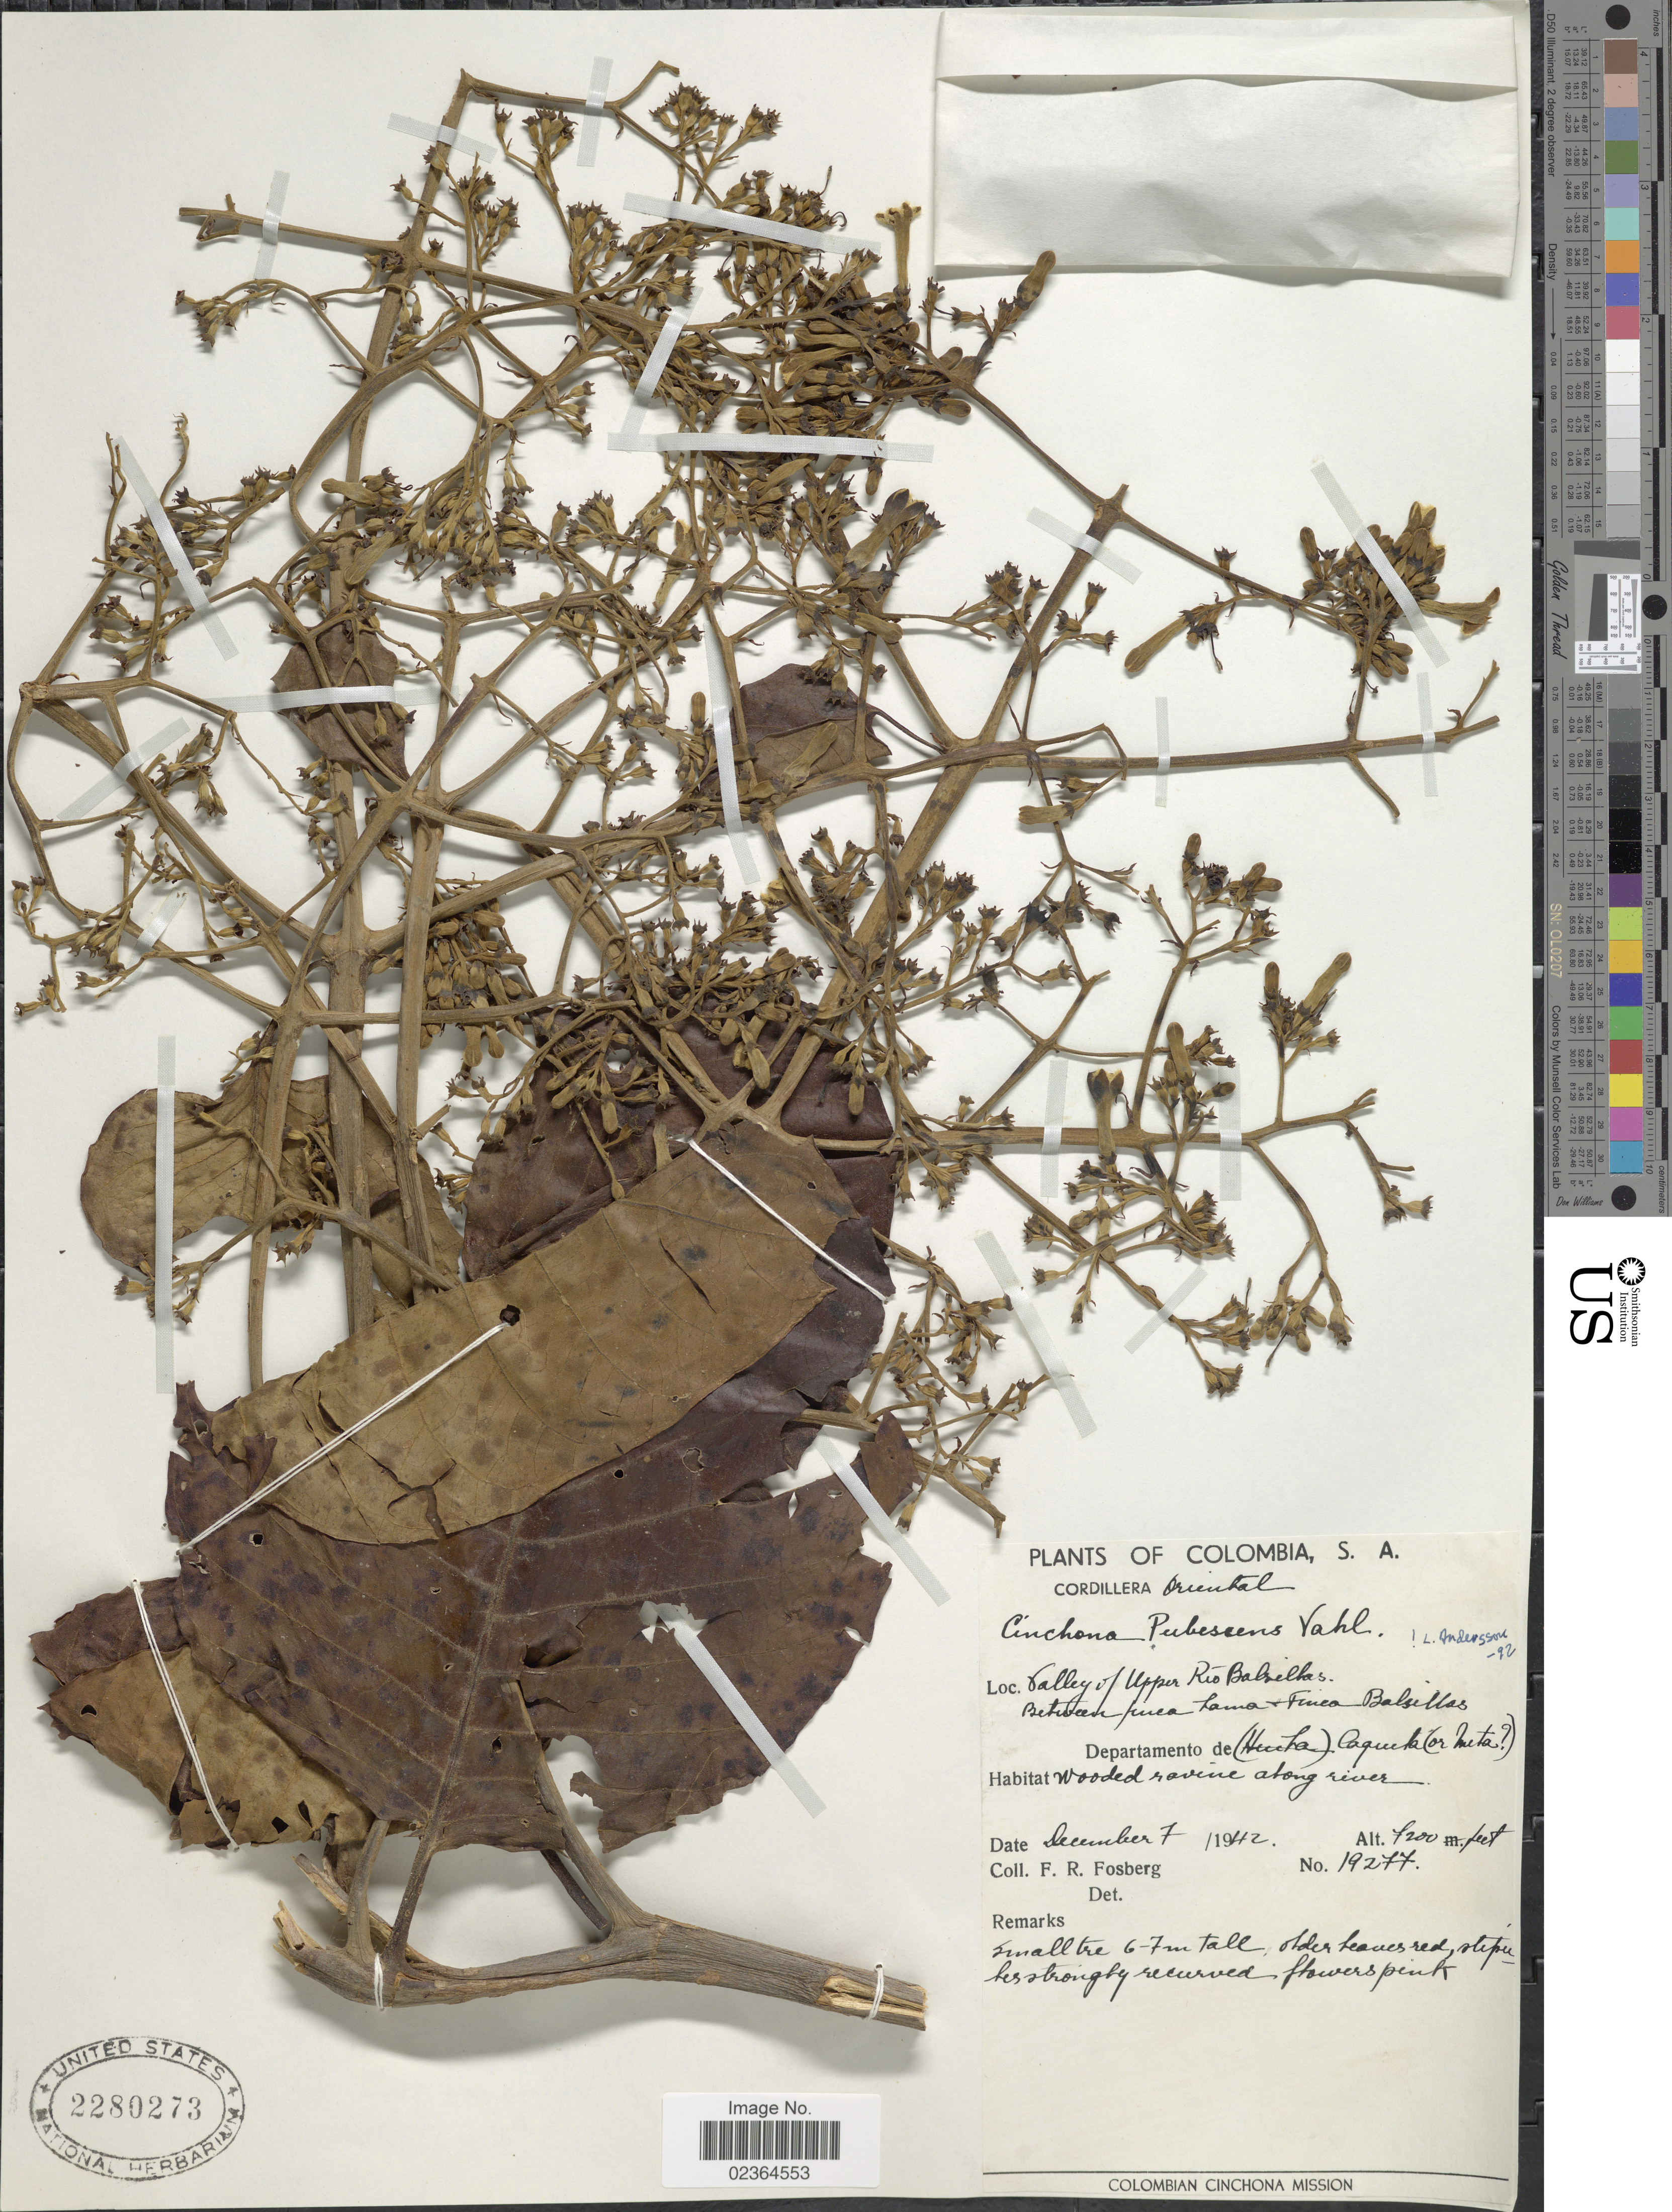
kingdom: Plantae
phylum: Tracheophyta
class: Magnoliopsida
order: Gentianales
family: Rubiaceae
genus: Cinchona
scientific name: Cinchona pubescens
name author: Vahl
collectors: F. R. Fosberg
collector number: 19277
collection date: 1942-12-07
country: Colombia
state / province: Caquetá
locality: Cordillera Oriental. Valley of Upper Río Balsillas. Between finca Lama & Finca Balsillas. Departamento de Caqueta (or Meta [unsure placement])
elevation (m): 2195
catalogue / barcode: US 2280273